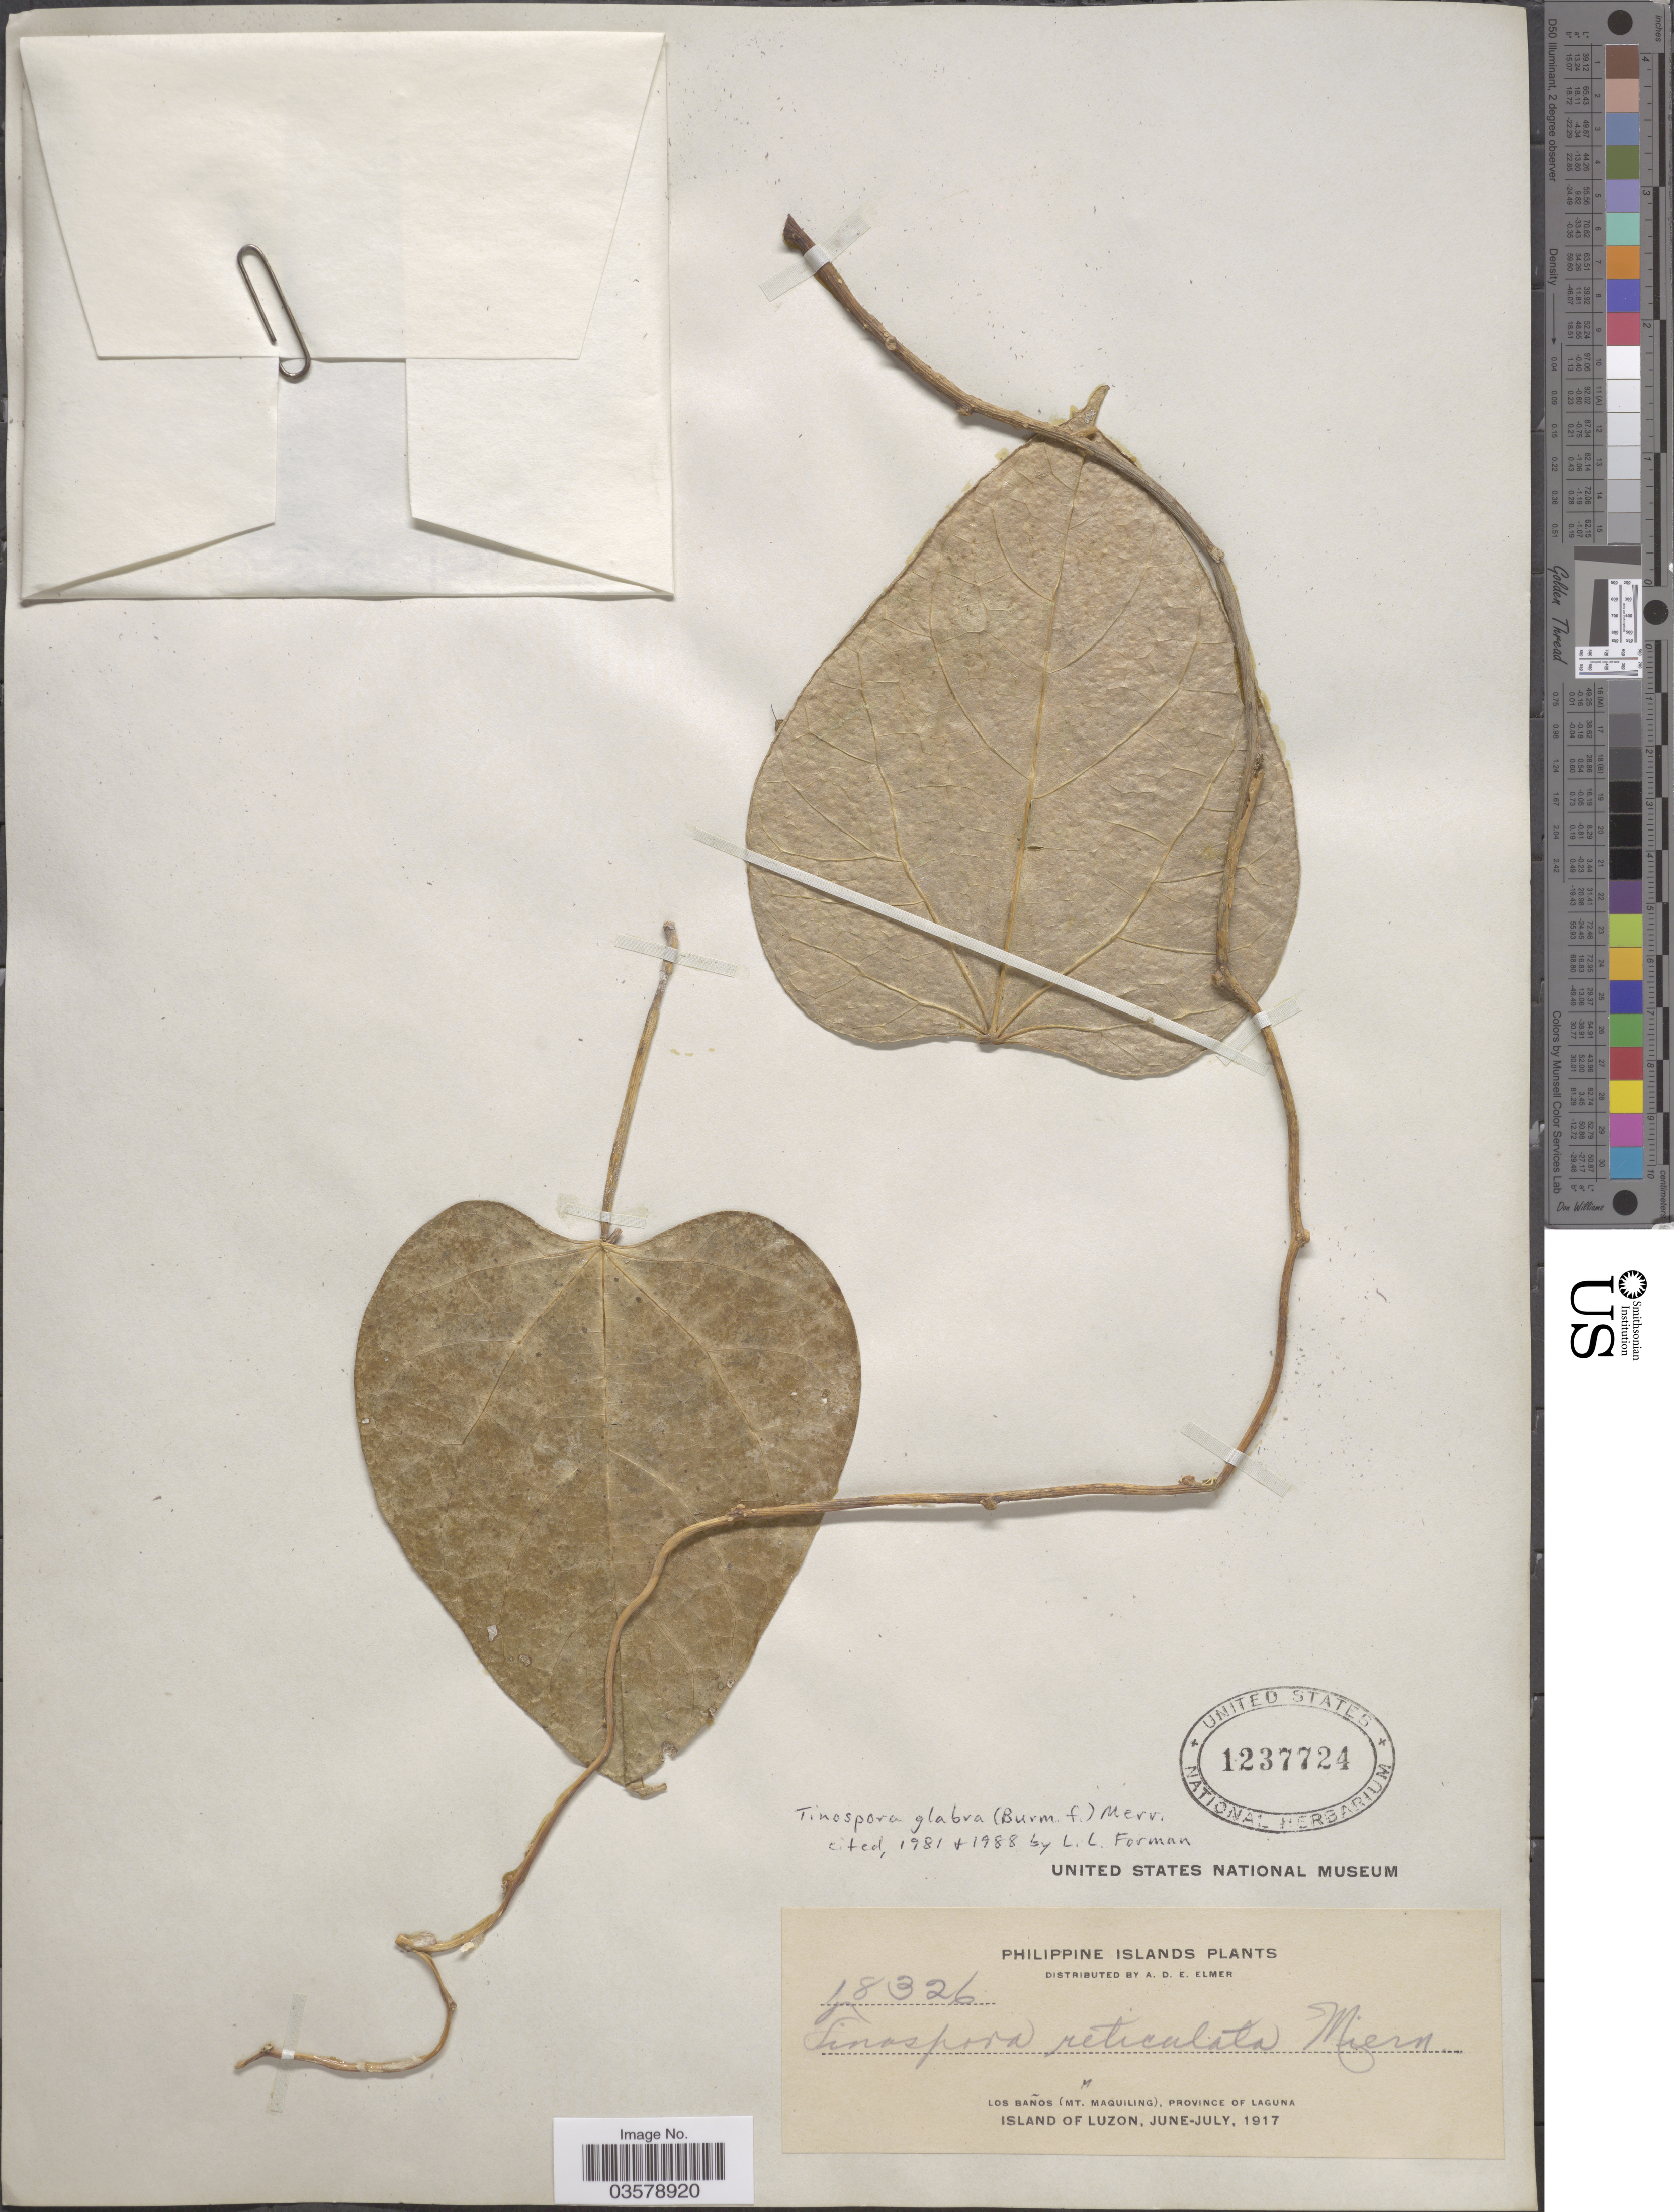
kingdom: Plantae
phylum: Tracheophyta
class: Magnoliopsida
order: Ranunculales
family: Menispermaceae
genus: Tinospora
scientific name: Tinospora glabra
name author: (Burm. f.) Merr.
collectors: A. D. E. Elmer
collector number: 18326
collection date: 1917-06/1917-07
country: Philippines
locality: Philippine Islands. Los Baños (Mt. Maquiling), Province of Laguna, Island of Luzon.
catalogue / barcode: US 1237724